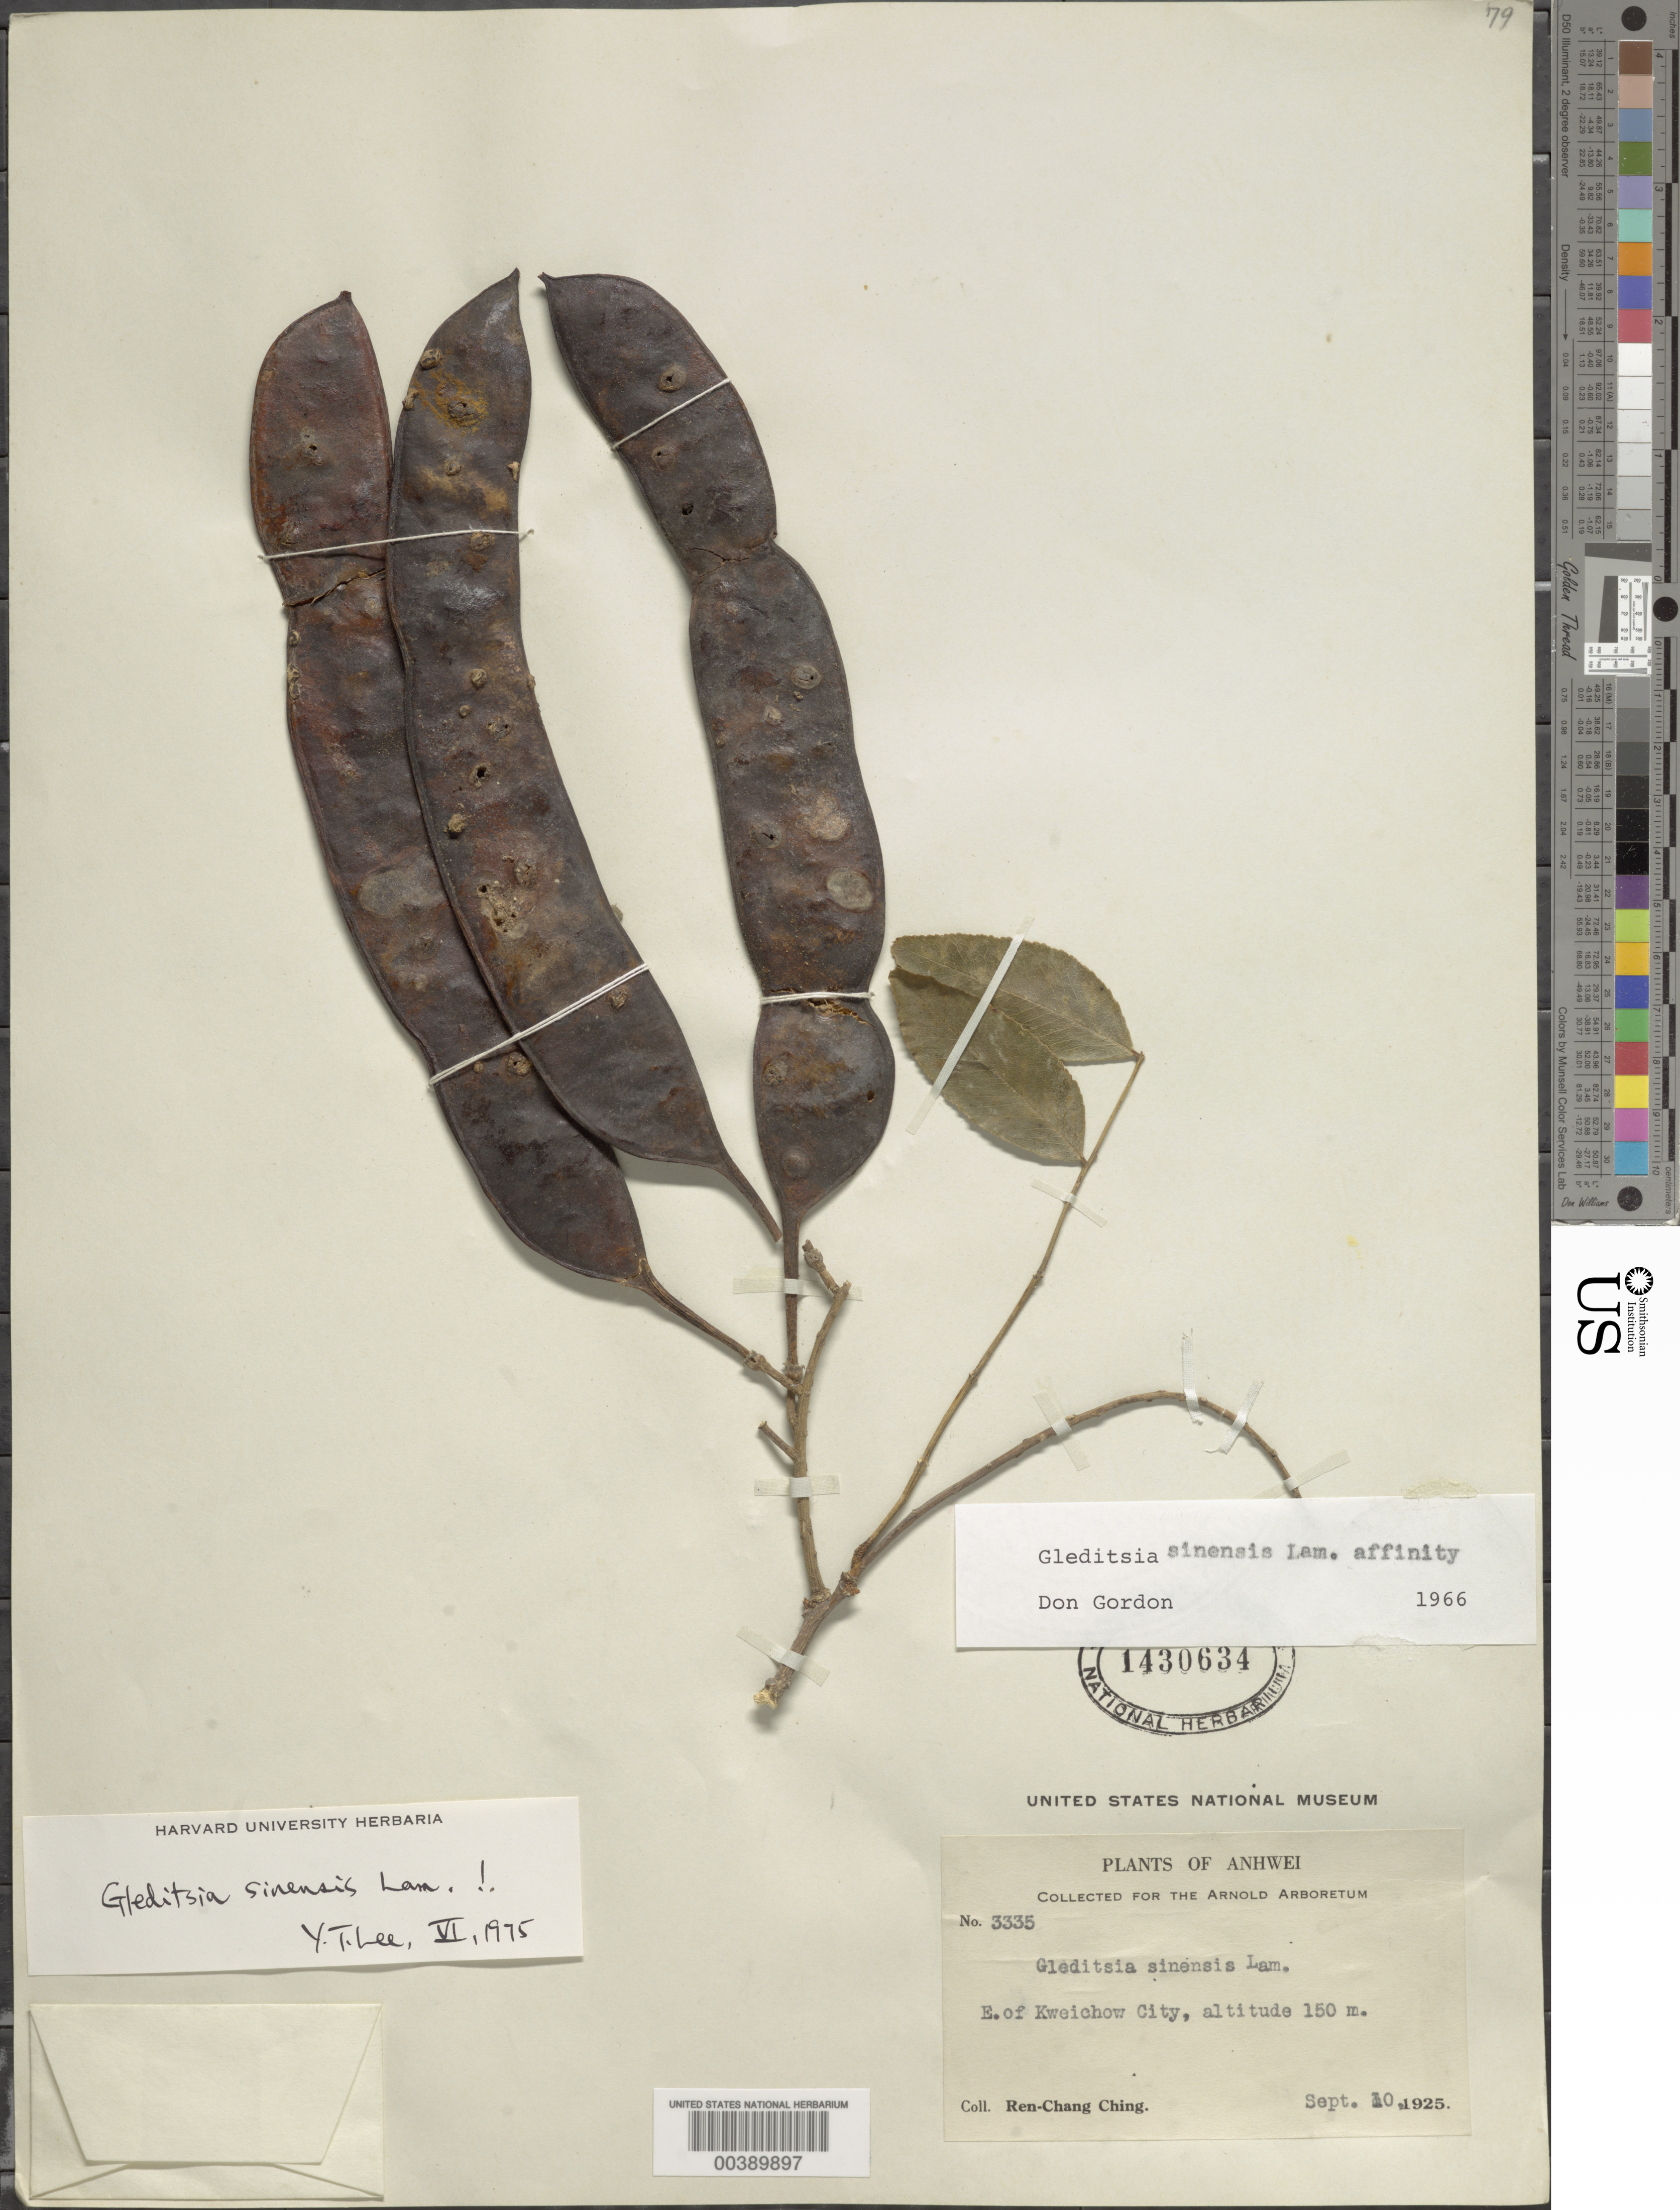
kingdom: Plantae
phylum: Tracheophyta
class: Magnoliopsida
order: Fabales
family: Fabaceae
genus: Gleditsia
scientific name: Gleditsia sinensis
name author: Lam.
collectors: R. C. Ching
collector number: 3335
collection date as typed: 10 Sep 1925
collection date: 1925-09-10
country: China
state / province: Anhui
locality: E of kweichow city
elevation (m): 150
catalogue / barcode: US 1430634